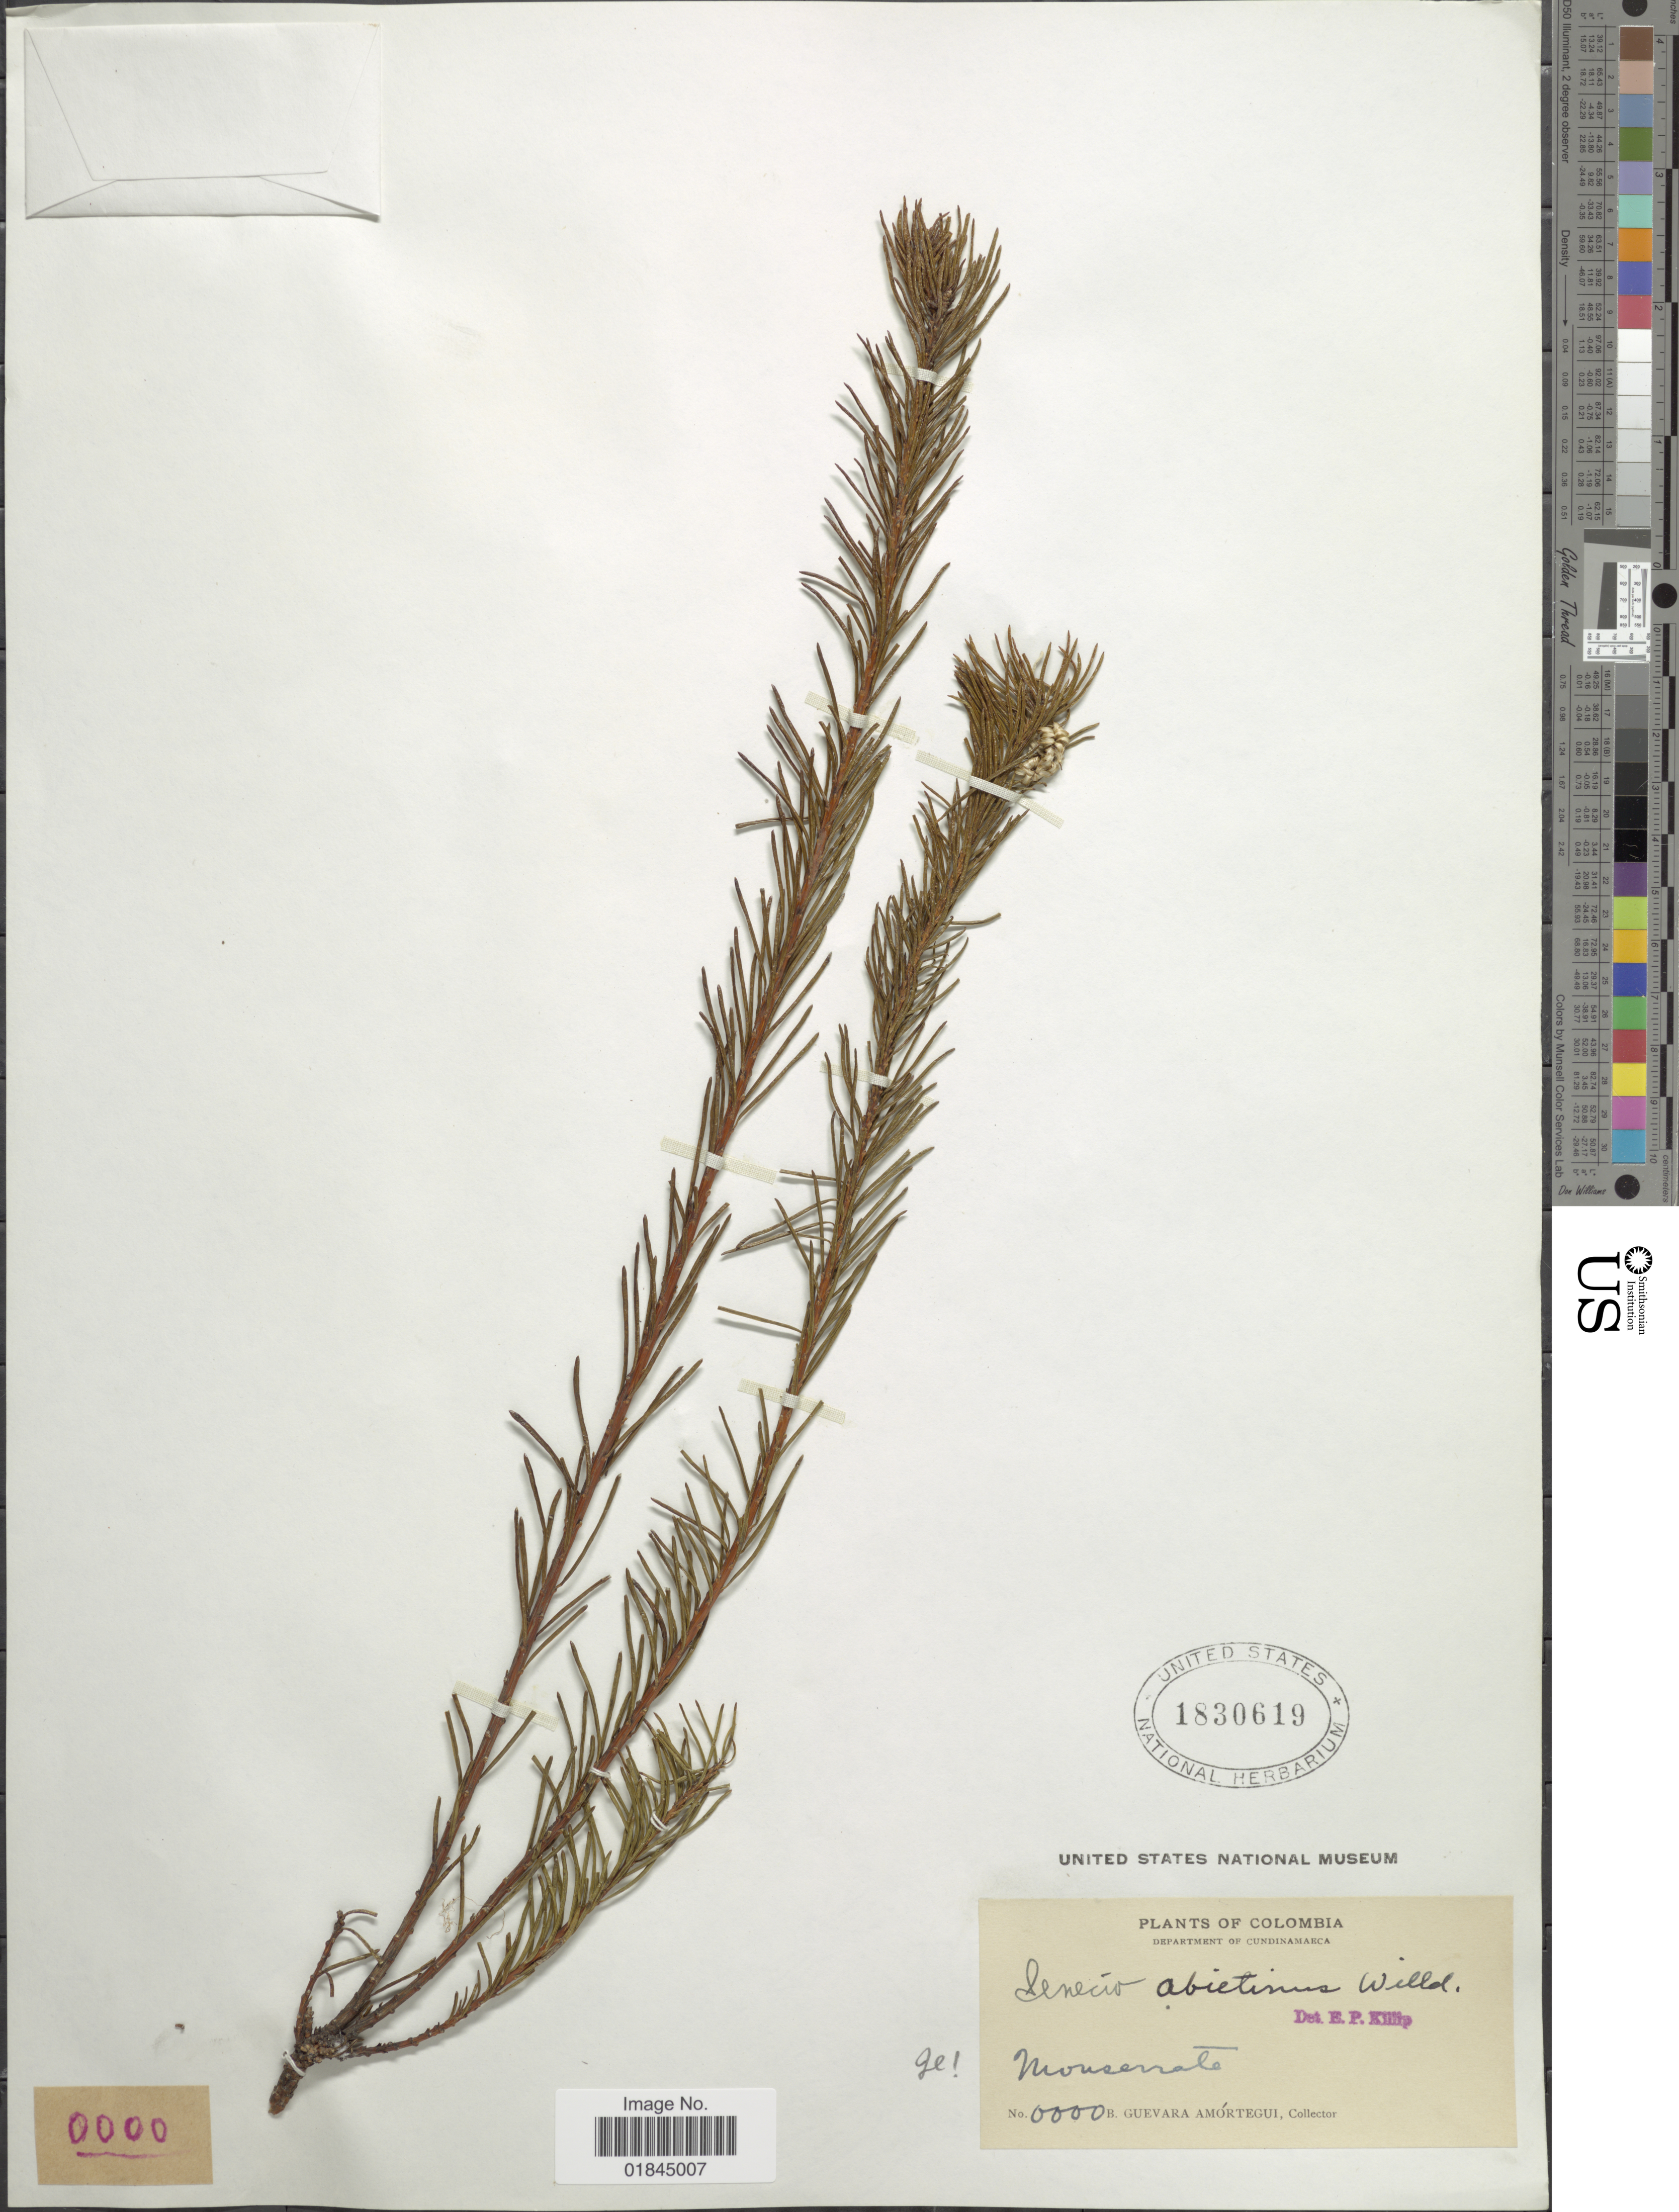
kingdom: Plantae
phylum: Tracheophyta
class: Magnoliopsida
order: Asterales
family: Asteraceae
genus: Pentacalia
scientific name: Pentacalia abietina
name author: (Willd. ex Wedd.) Cuatrec.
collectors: B. Guevara Amortegui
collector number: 0000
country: Colombia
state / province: Cundinamarca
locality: Monserrate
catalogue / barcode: US 1830619